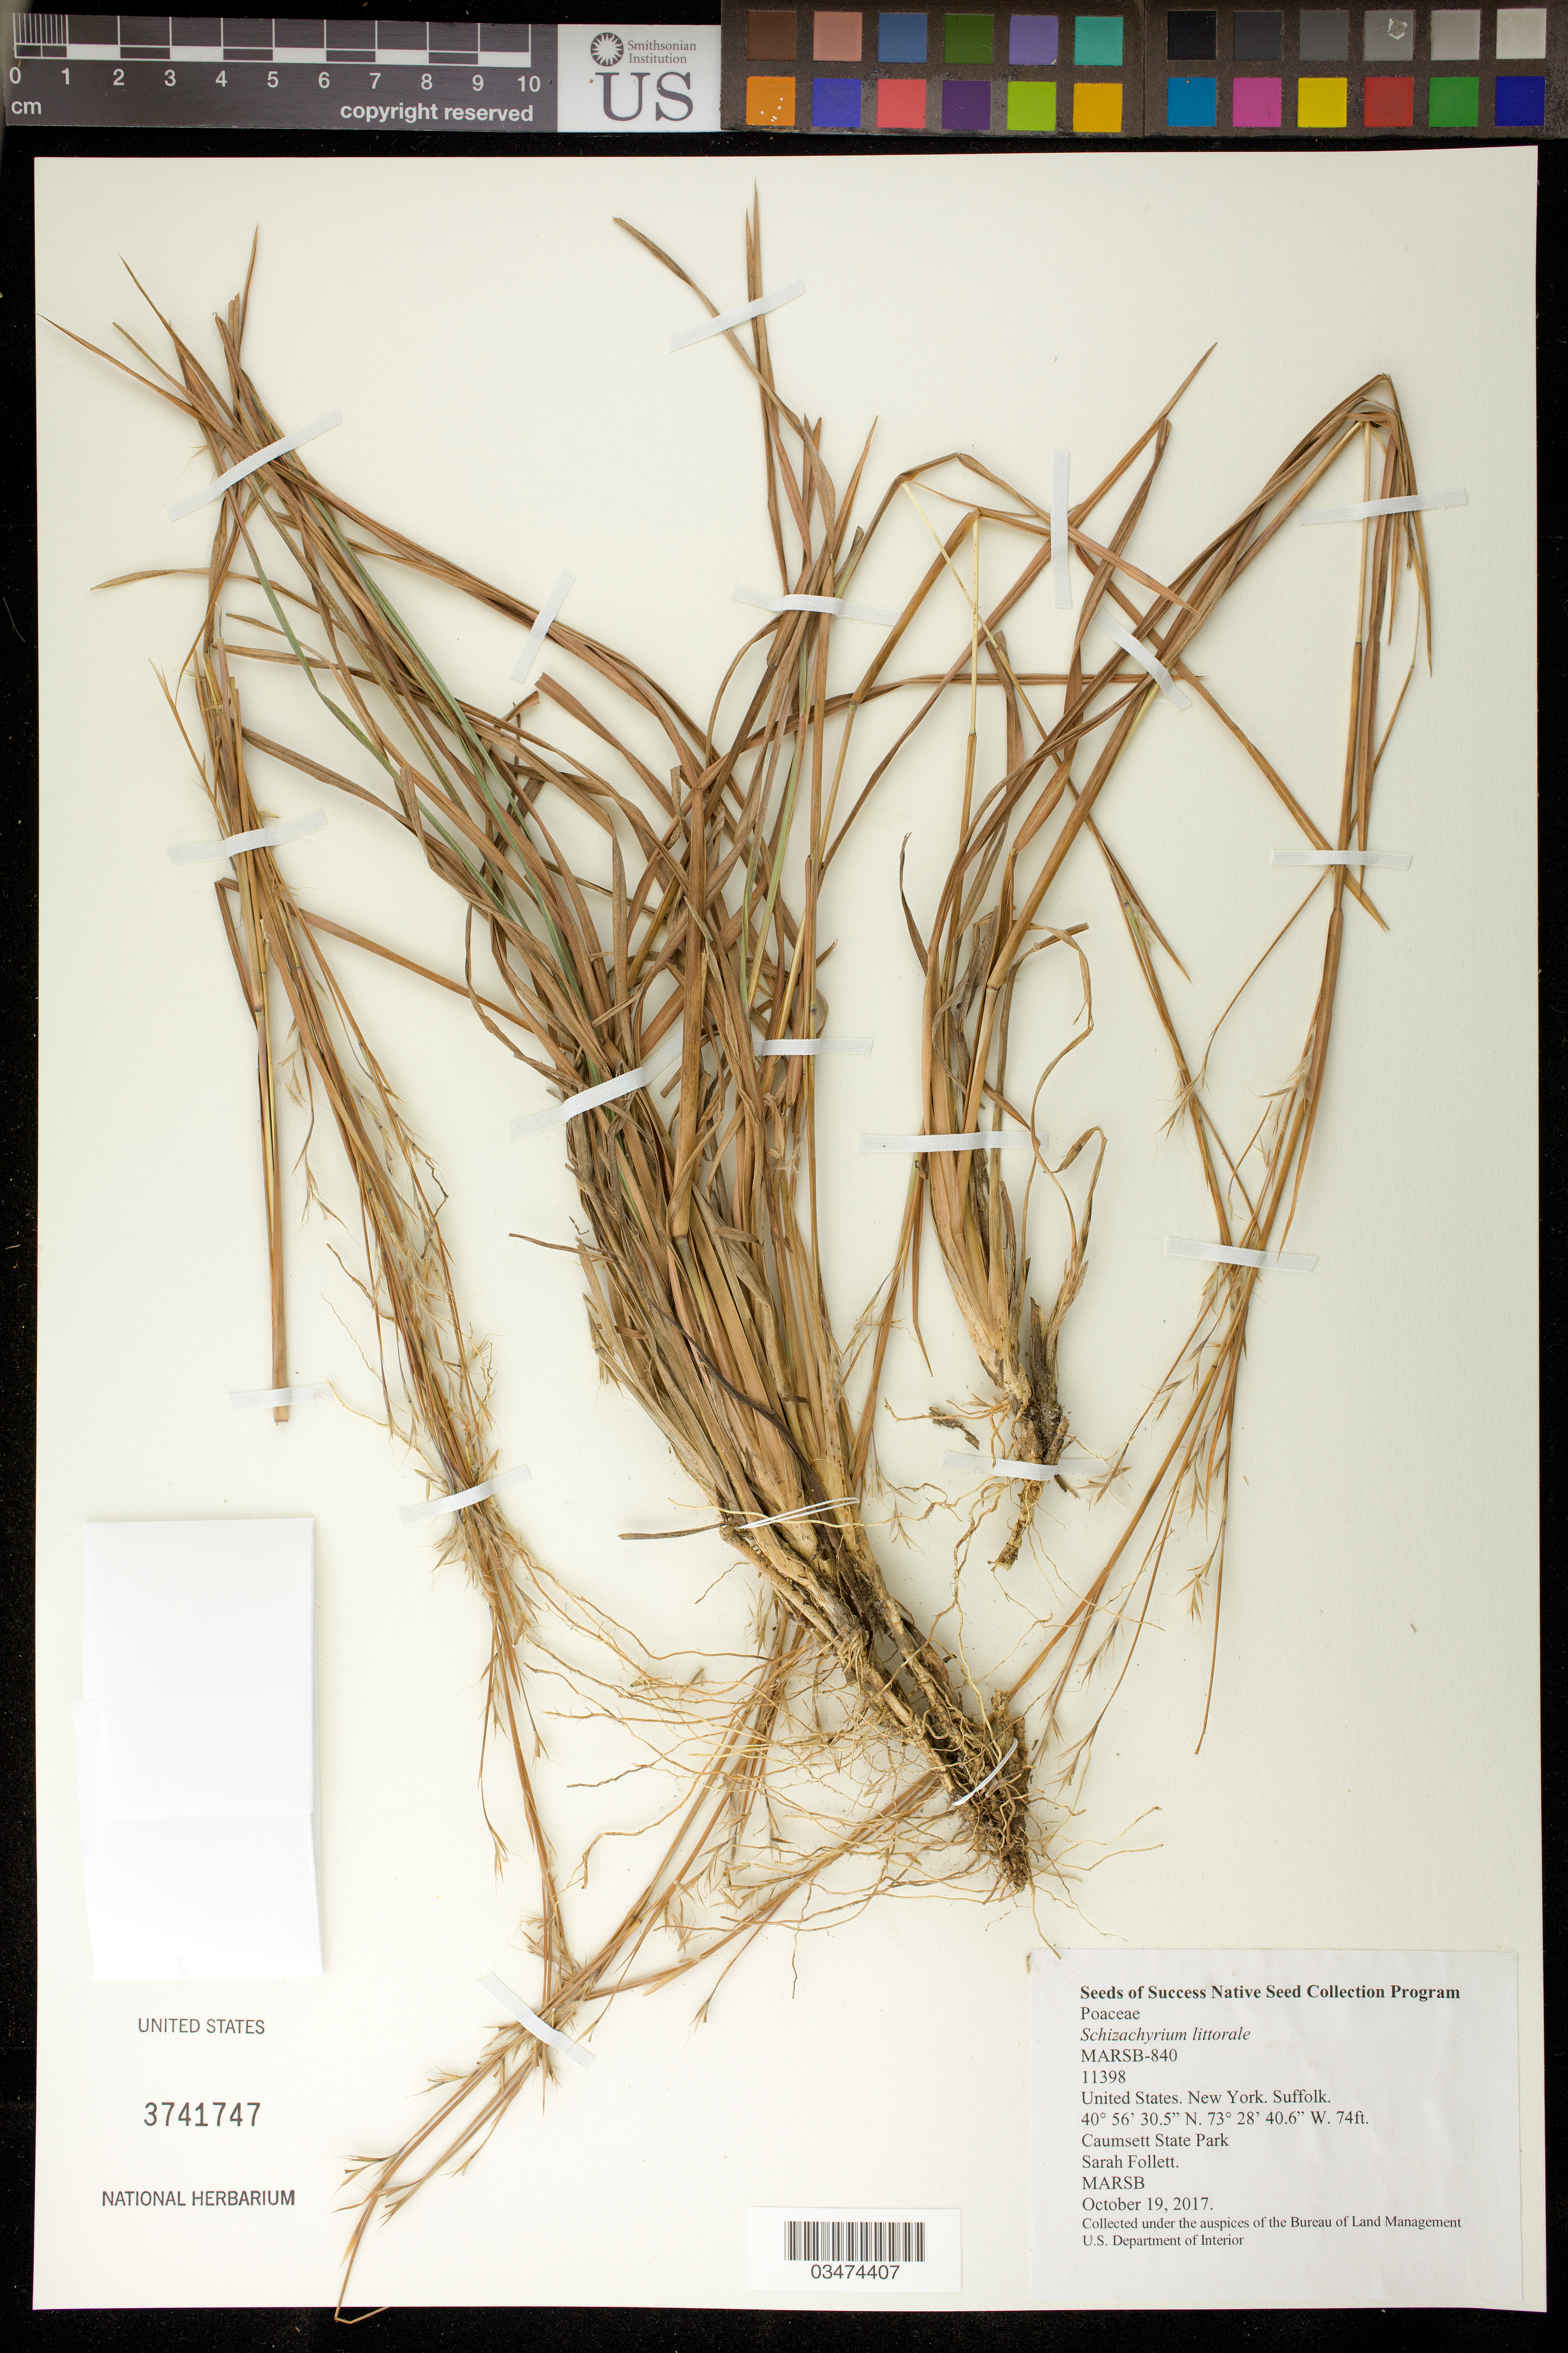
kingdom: Plantae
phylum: Tracheophyta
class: Liliopsida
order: Poales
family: Poaceae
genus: Schizachyrium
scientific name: Schizachyrium littorale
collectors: S. Follett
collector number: MARSB-840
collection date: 2017-10-19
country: United States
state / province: New York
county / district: Suffolk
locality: Caumsett State Park, Fisherman's Beach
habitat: Primary and Secondary Dunes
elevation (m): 23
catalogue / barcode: US 3741747